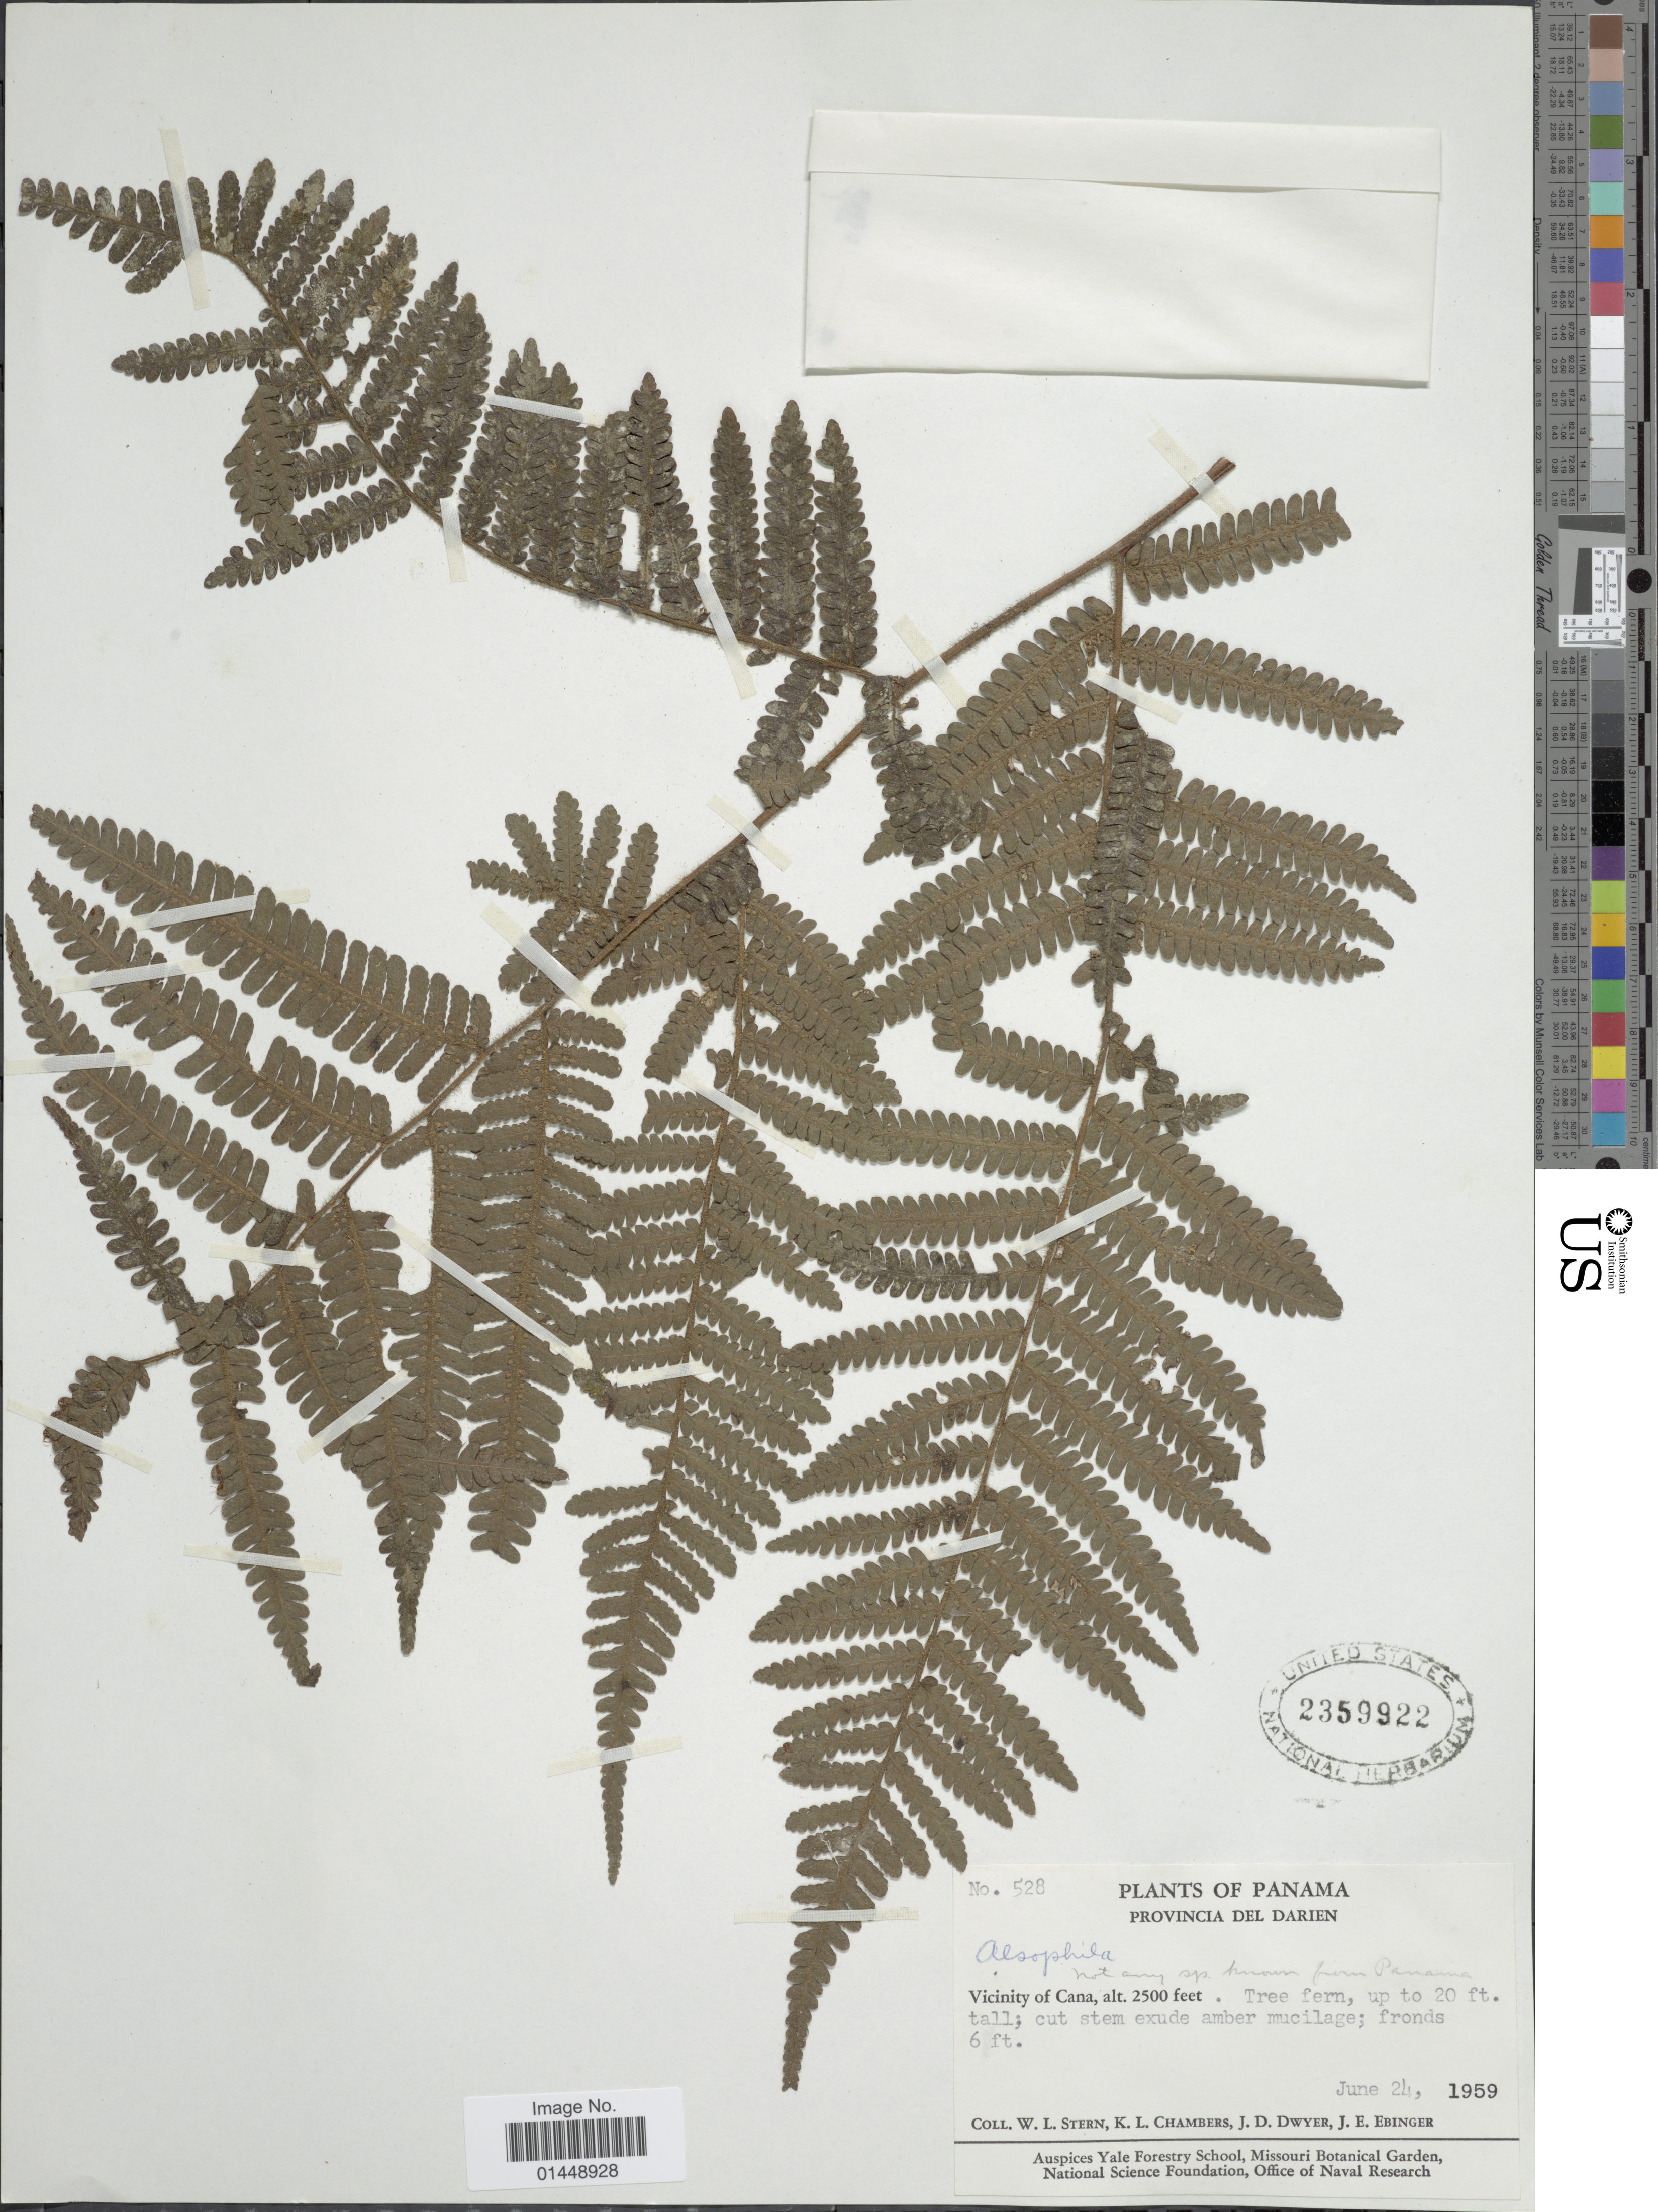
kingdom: Plantae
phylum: Tracheophyta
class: Polypodiopsida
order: Cyatheales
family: Cyatheaceae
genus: Cyathea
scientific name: Cyathea lockwoodiana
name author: (P.G. Windisch) Lellinger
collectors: W. L. Stern, K. Chambers, J. D. Dwyer & J. Ebinger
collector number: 528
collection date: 1959-06-24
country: Panama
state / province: Darién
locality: Provincia del Darien. Vicinity of Cana.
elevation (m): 762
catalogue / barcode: US 2359922